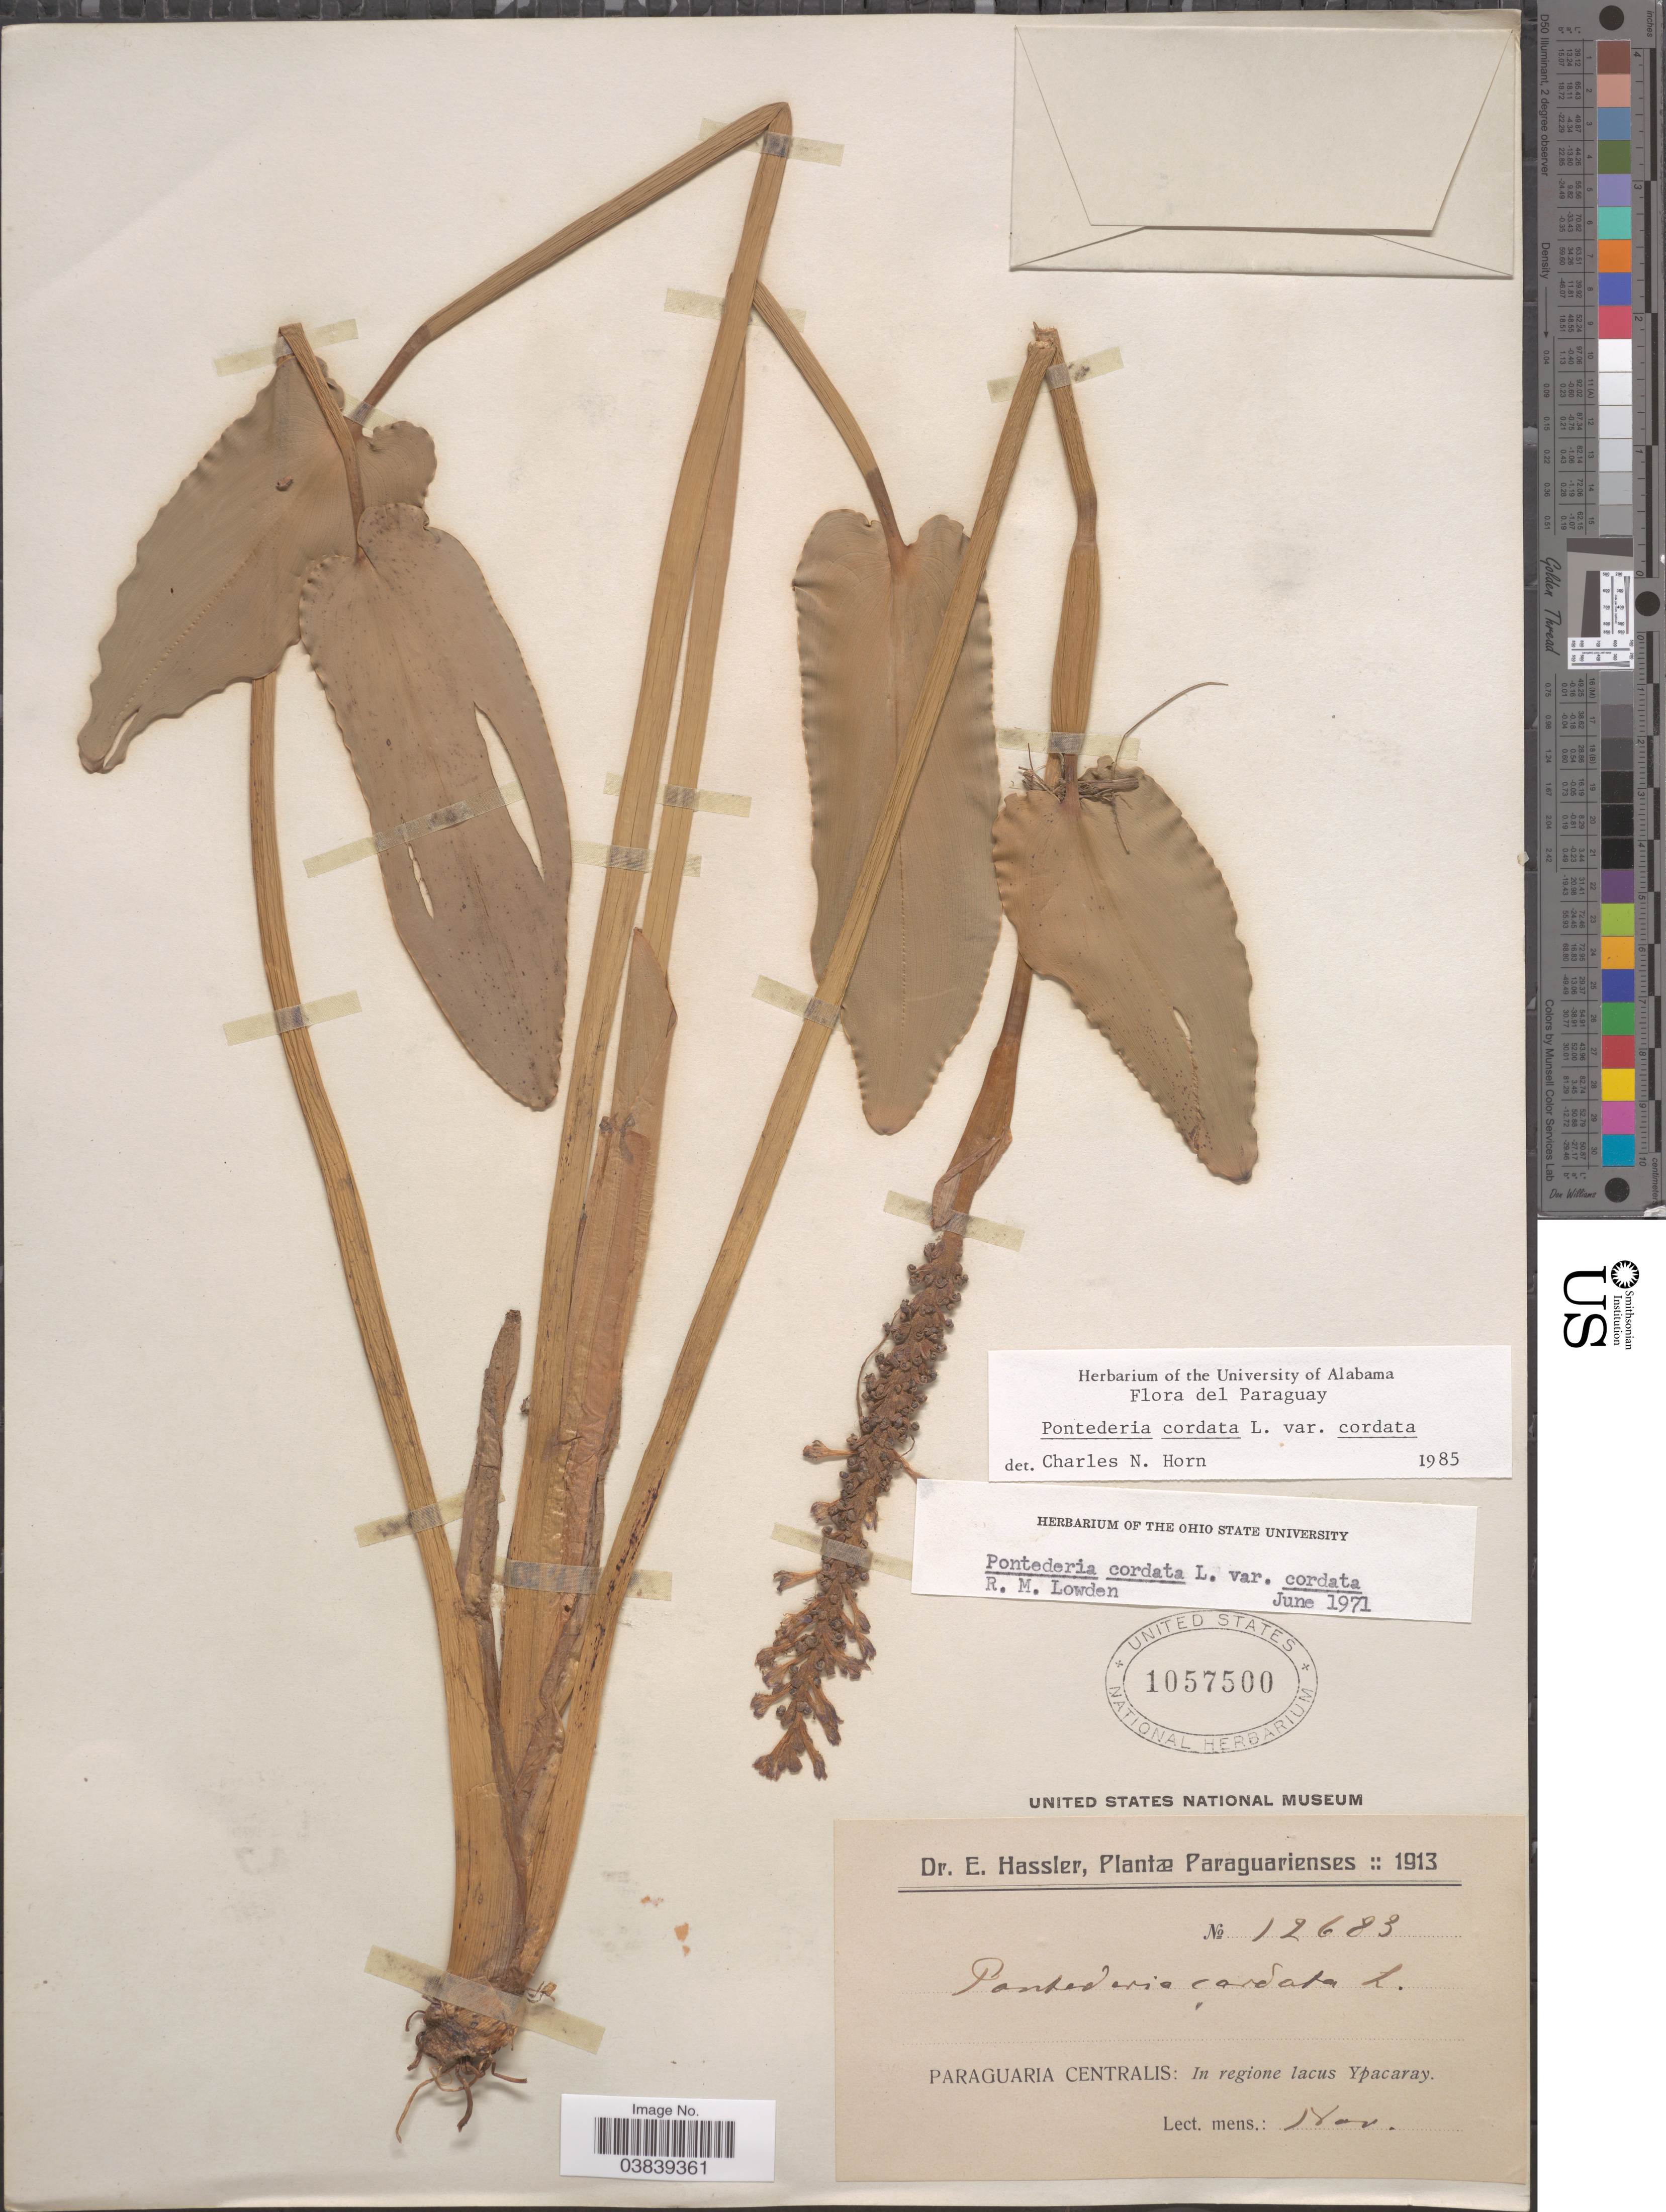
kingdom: Plantae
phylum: Tracheophyta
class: Liliopsida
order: Commelinales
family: Pontederiaceae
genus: Pontederia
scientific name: Pontederia cordata var. cordata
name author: L.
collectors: E. Hassler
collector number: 12683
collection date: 1913-11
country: Paraguay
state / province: Paraguari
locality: In regione lacus Ypacaray.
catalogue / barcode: US 1057500